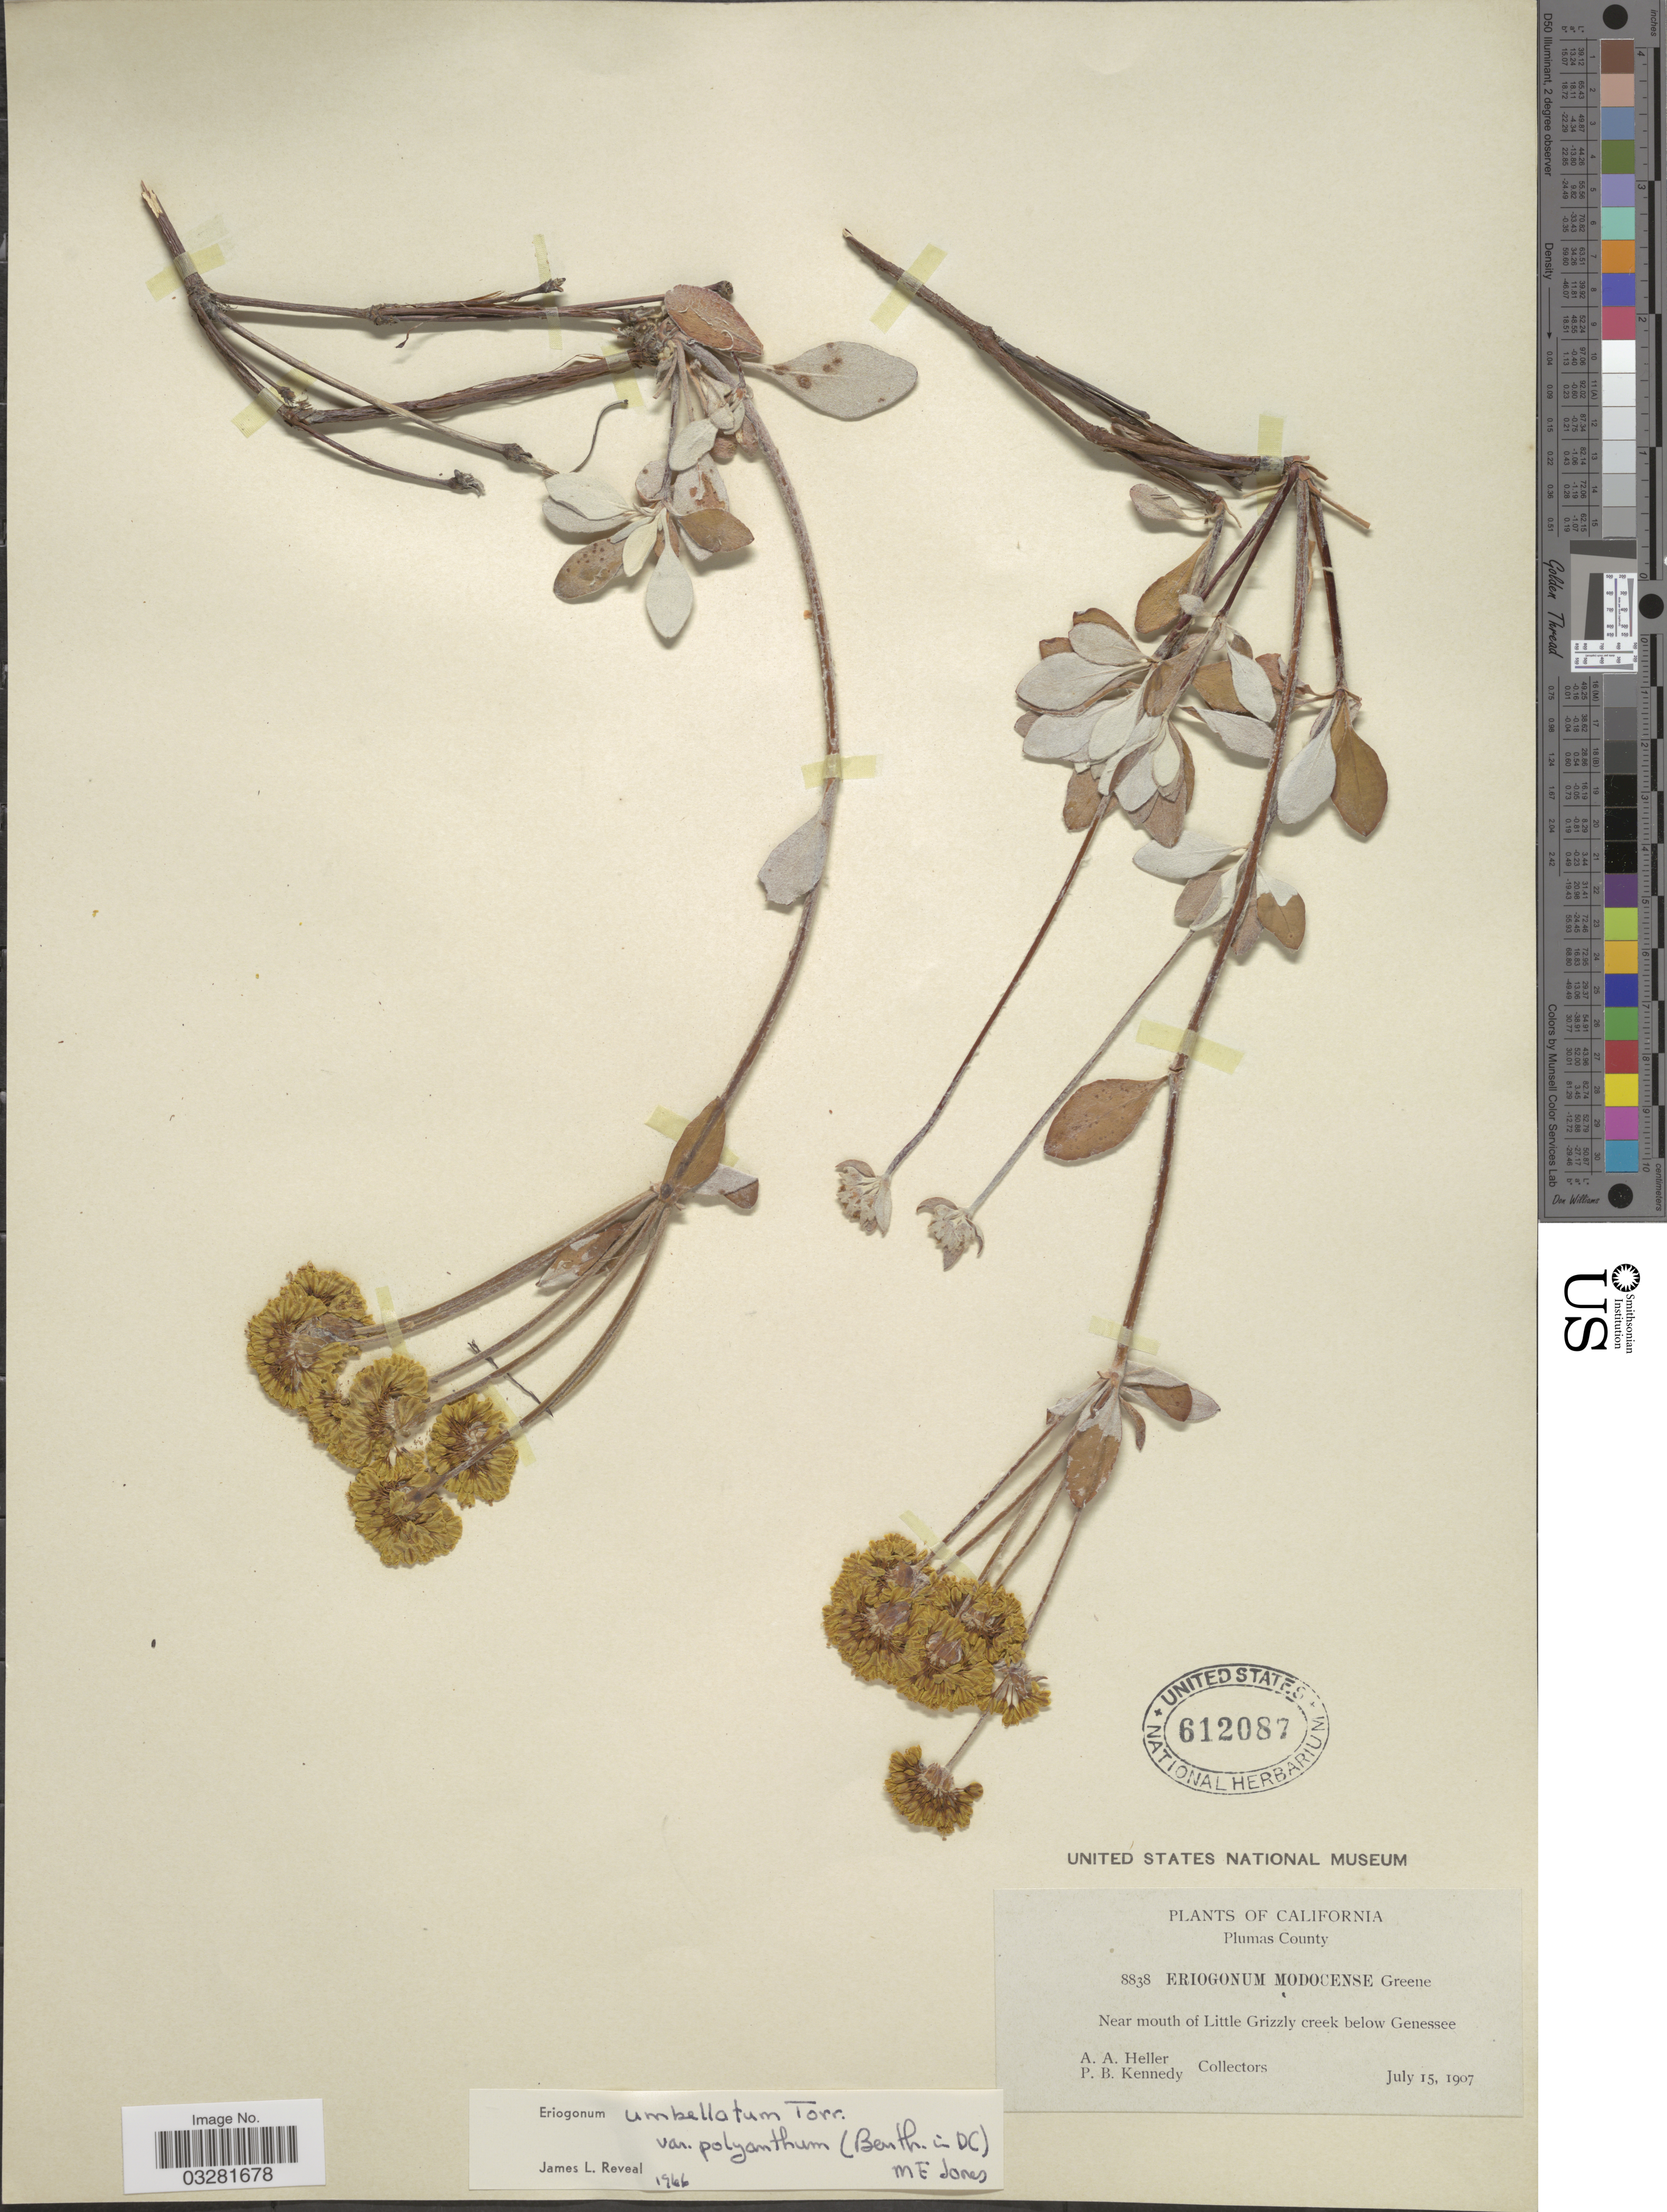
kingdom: Plantae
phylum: Tracheophyta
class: Magnoliopsida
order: Caryophyllales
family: Polygonaceae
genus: Eriogonum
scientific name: Eriogonum umbellatum var. polyanthum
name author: Torr.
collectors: A. A. Heller & P. B. Kennedy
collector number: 8838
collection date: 1907-07-15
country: United States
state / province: California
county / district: Plumas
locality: Plumas County. Near mouth of Little Grizzly creek below Genessee.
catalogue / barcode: US 612087